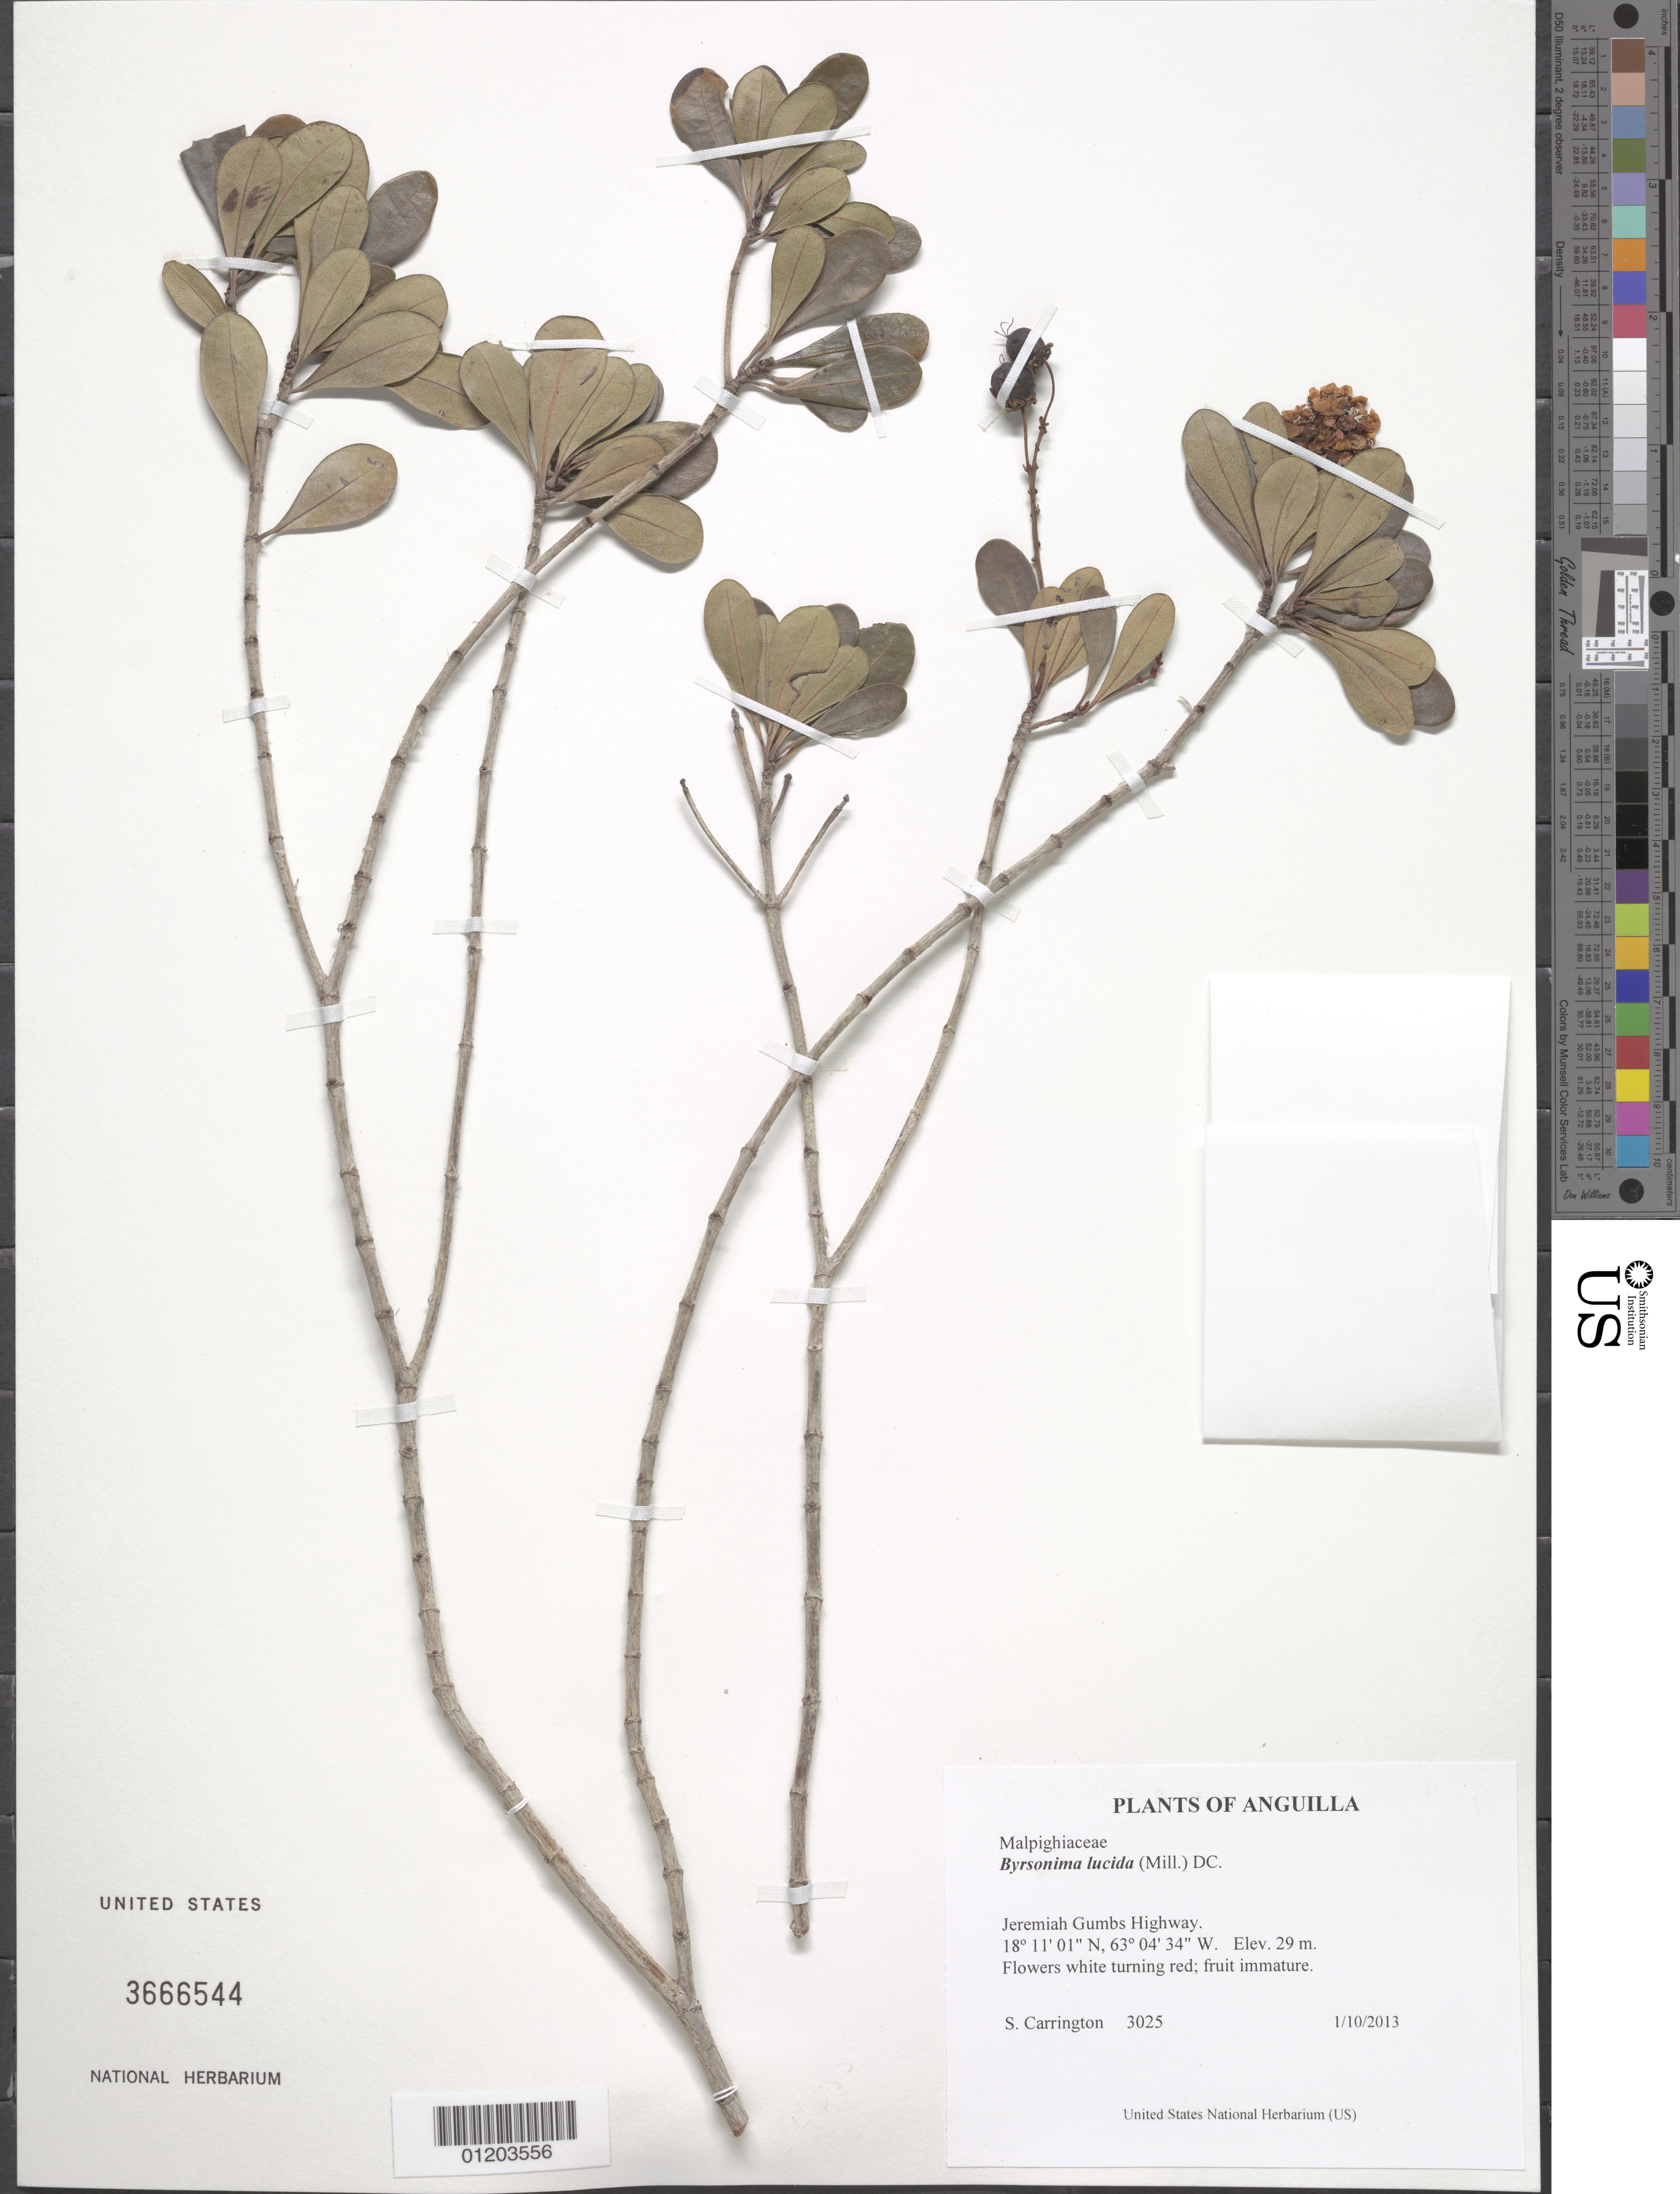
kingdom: Plantae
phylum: Tracheophyta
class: Magnoliopsida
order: Malpighiales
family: Malpighiaceae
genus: Byrsonima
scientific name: Byrsonima lucida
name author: (Mill.) DC.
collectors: C. M. S. Carrington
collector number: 3025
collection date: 2013-01-10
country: Anguilla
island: Anguilla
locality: Jeremiah Gumbs Highway.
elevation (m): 29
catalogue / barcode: US 3666544